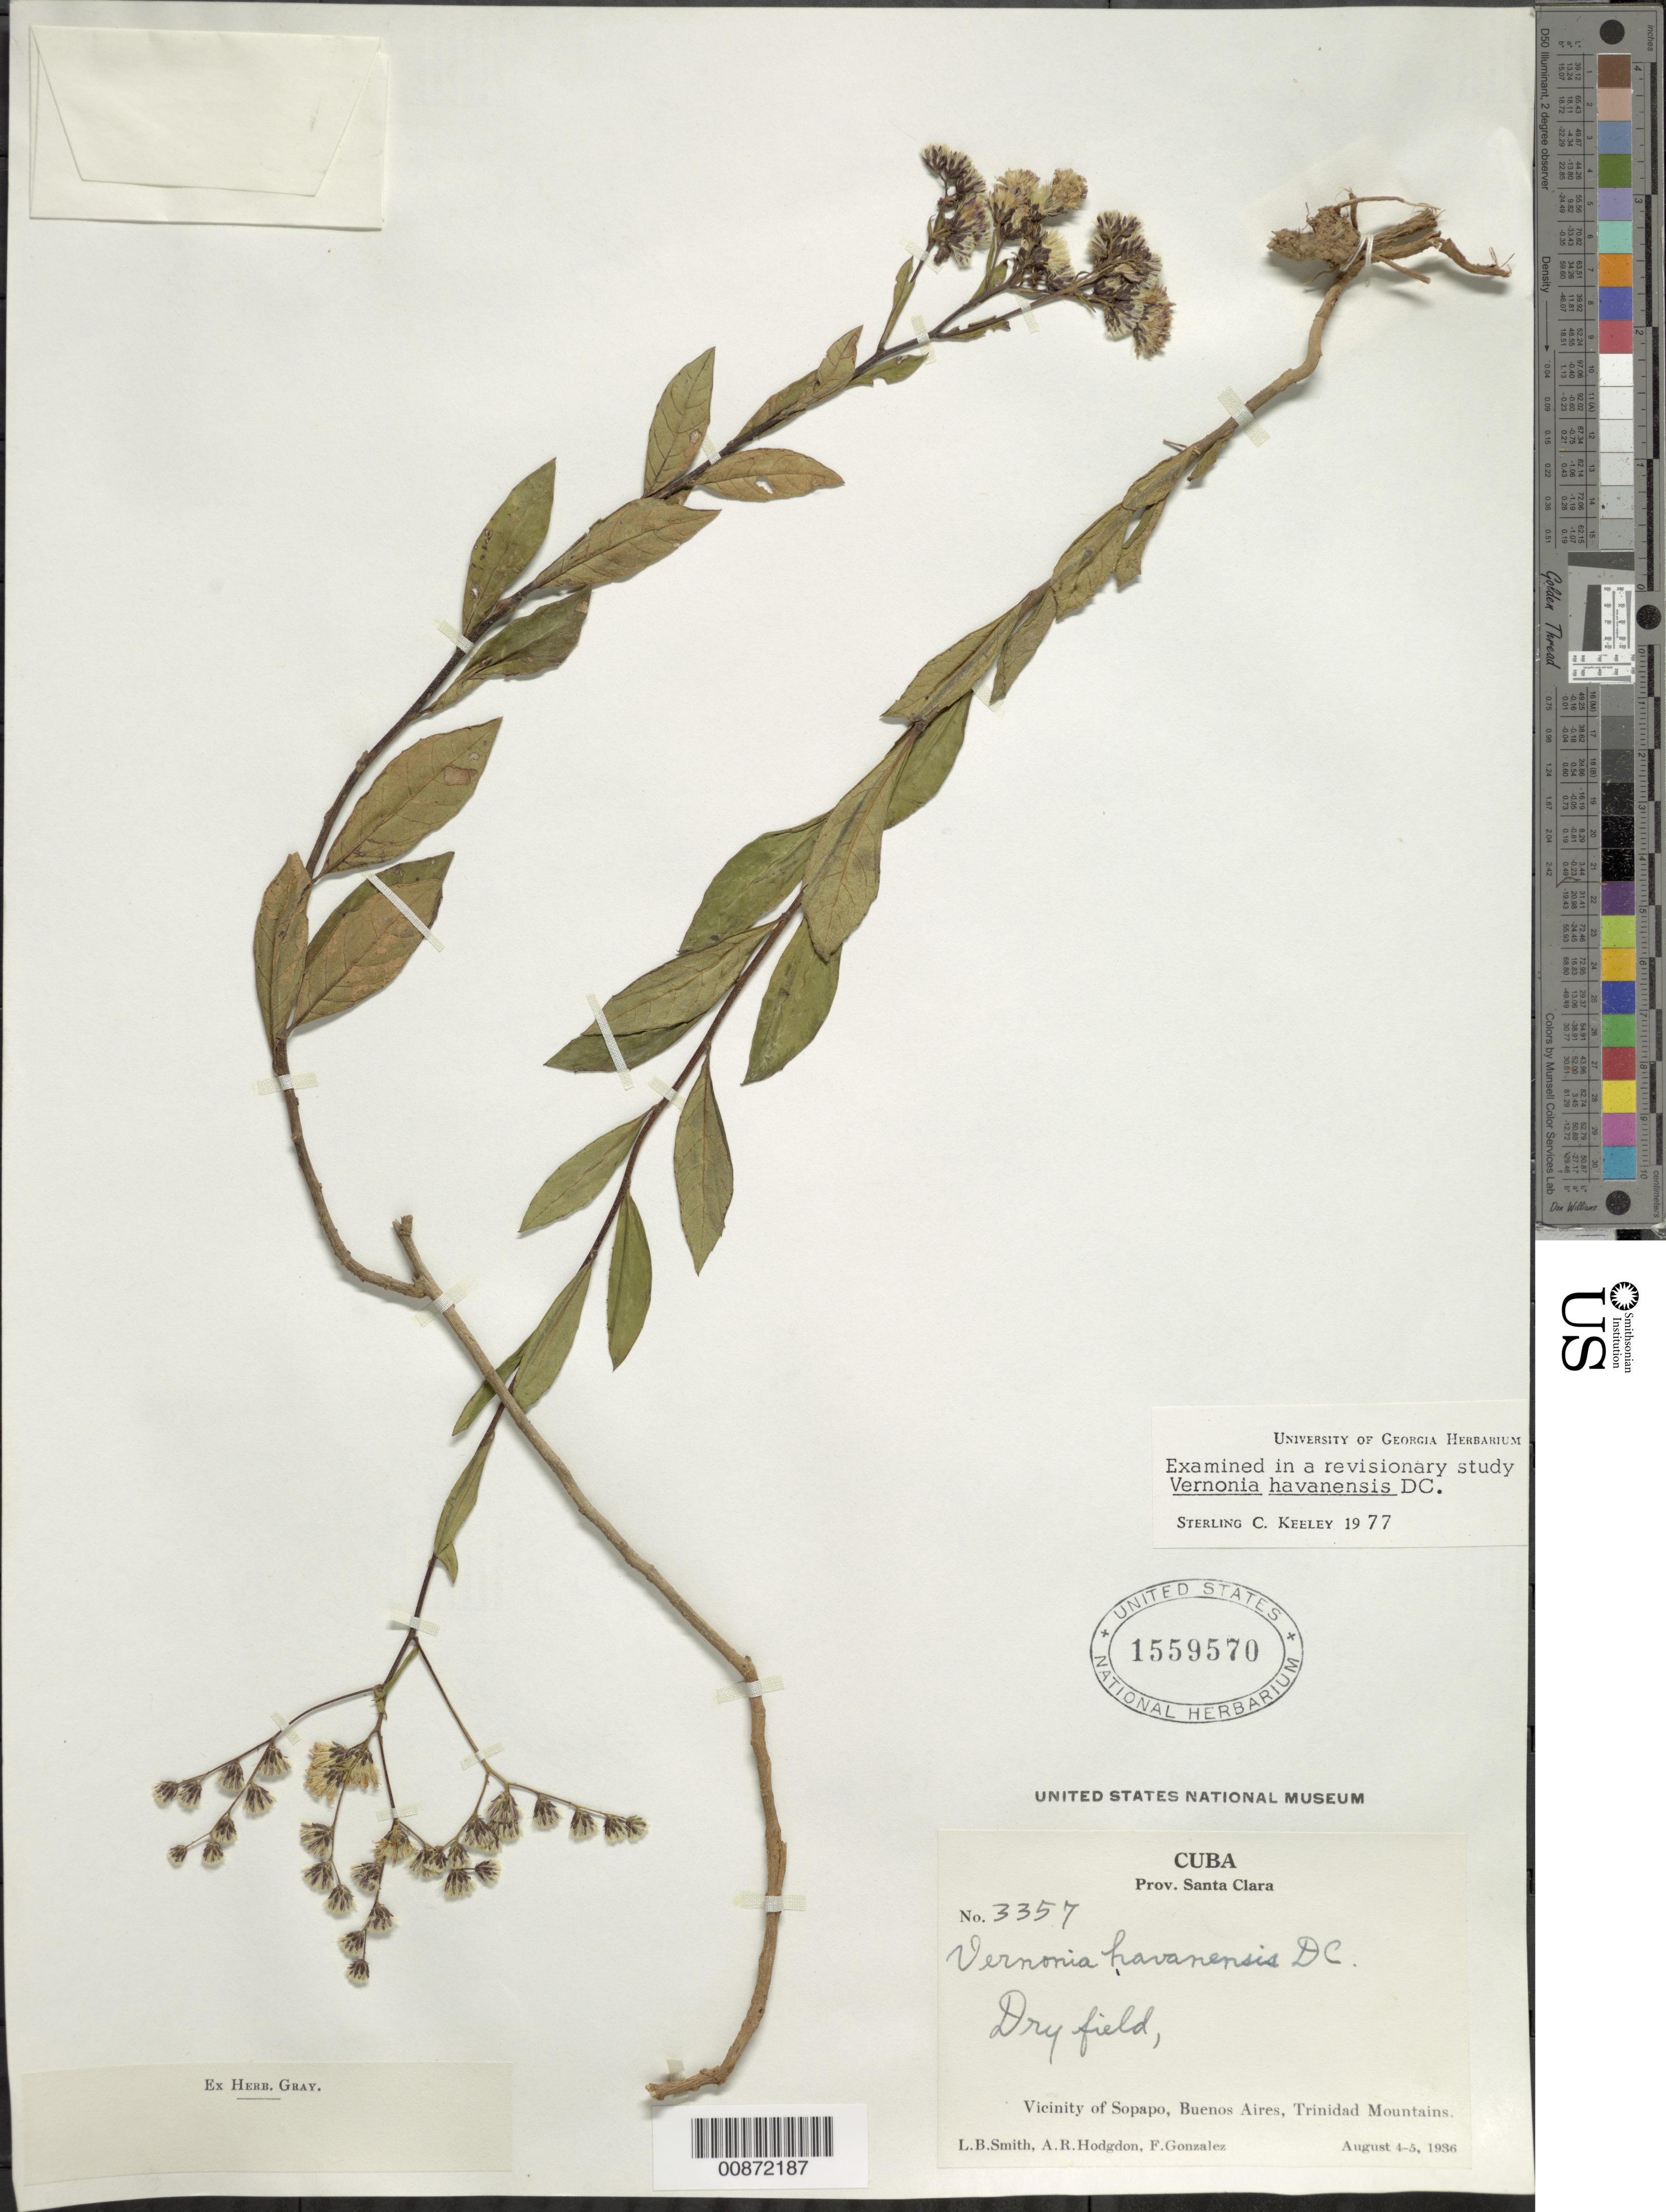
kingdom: Plantae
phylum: Tracheophyta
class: Magnoliopsida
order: Asterales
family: Asteraceae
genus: Vernonanthura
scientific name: Vernonanthura havanensis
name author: (DC.) H. Rob.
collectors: L. Smith, A. R. Hodgdon & Gonzalez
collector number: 3357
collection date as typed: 04 Aug 1936 to 05 Aug 1936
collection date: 1936-08-04/1936-08-05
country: Cuba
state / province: Las Villas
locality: Vicinity of Sopapo, Buenos Aires, Trinidad Mountains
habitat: Dry field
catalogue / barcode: US 1559570